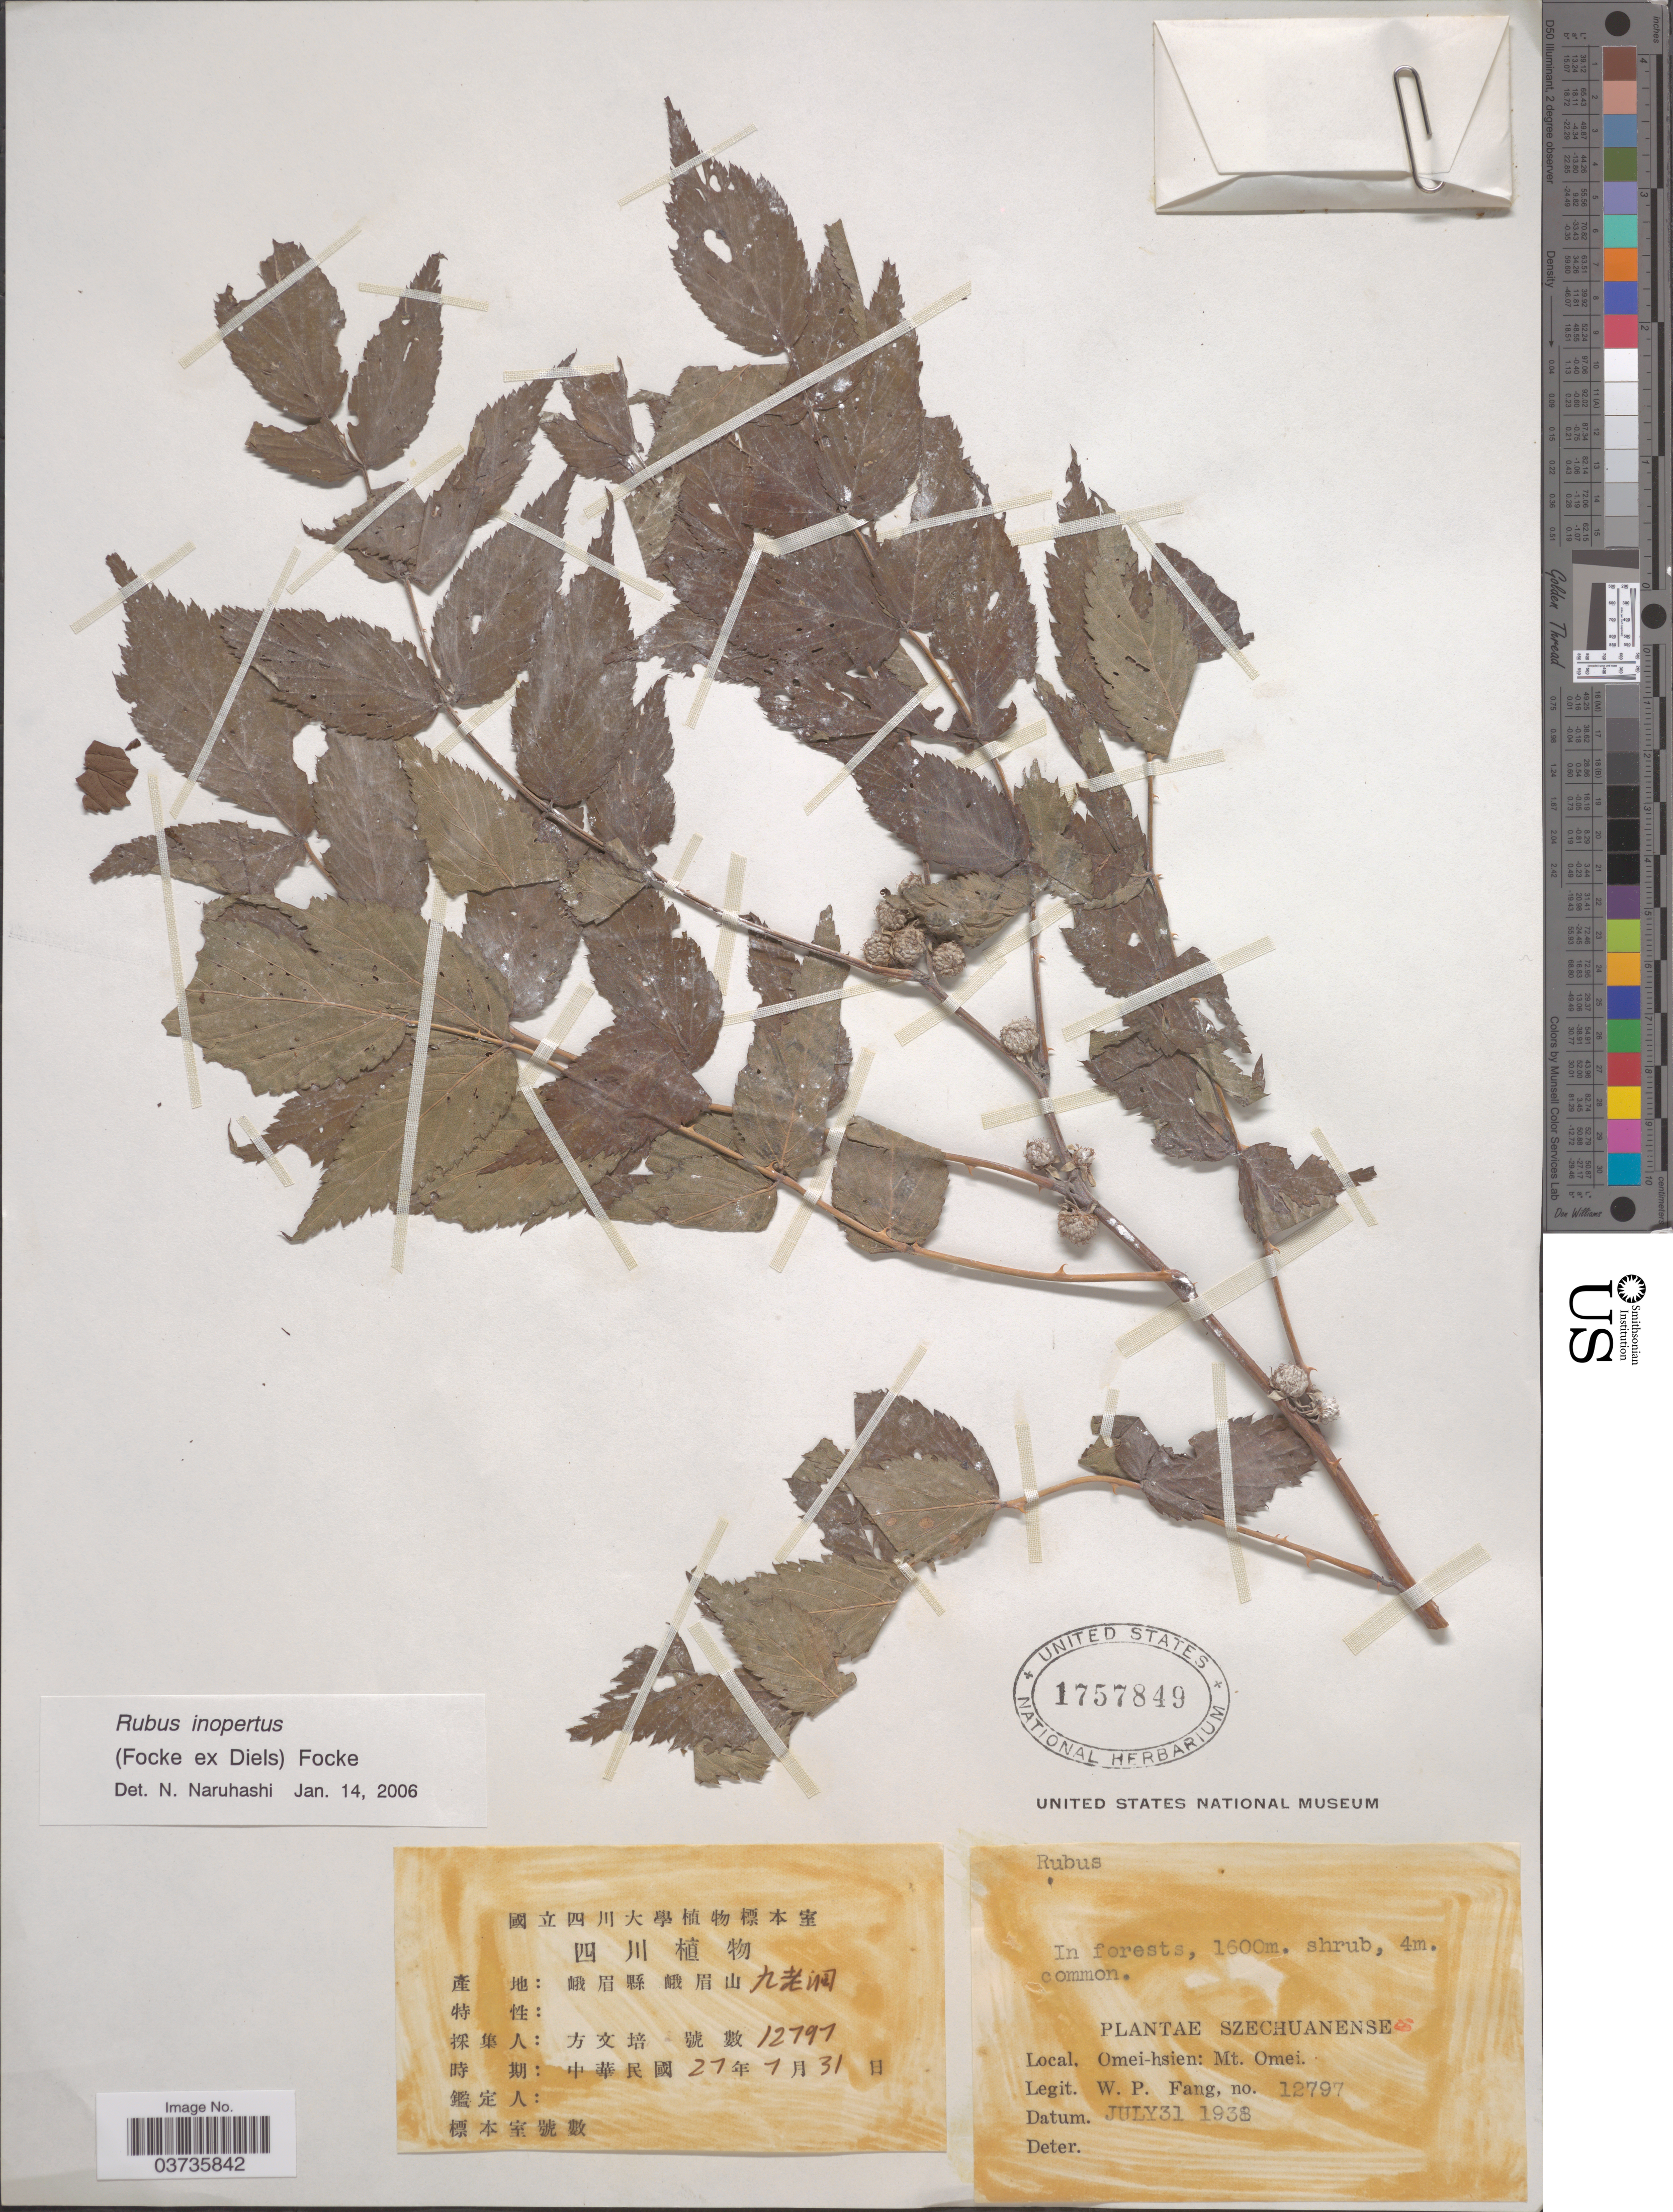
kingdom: Plantae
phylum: Tracheophyta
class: Magnoliopsida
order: Rosales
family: Rosaceae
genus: Rubus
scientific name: Rubus inopertus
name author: (Focke ex Diels) Focke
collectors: W. P. Fang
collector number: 12797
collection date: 1938-07-31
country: China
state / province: Sichuan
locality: Szechuanense. Omei-hsien: Mt. Omei.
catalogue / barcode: US 1757849